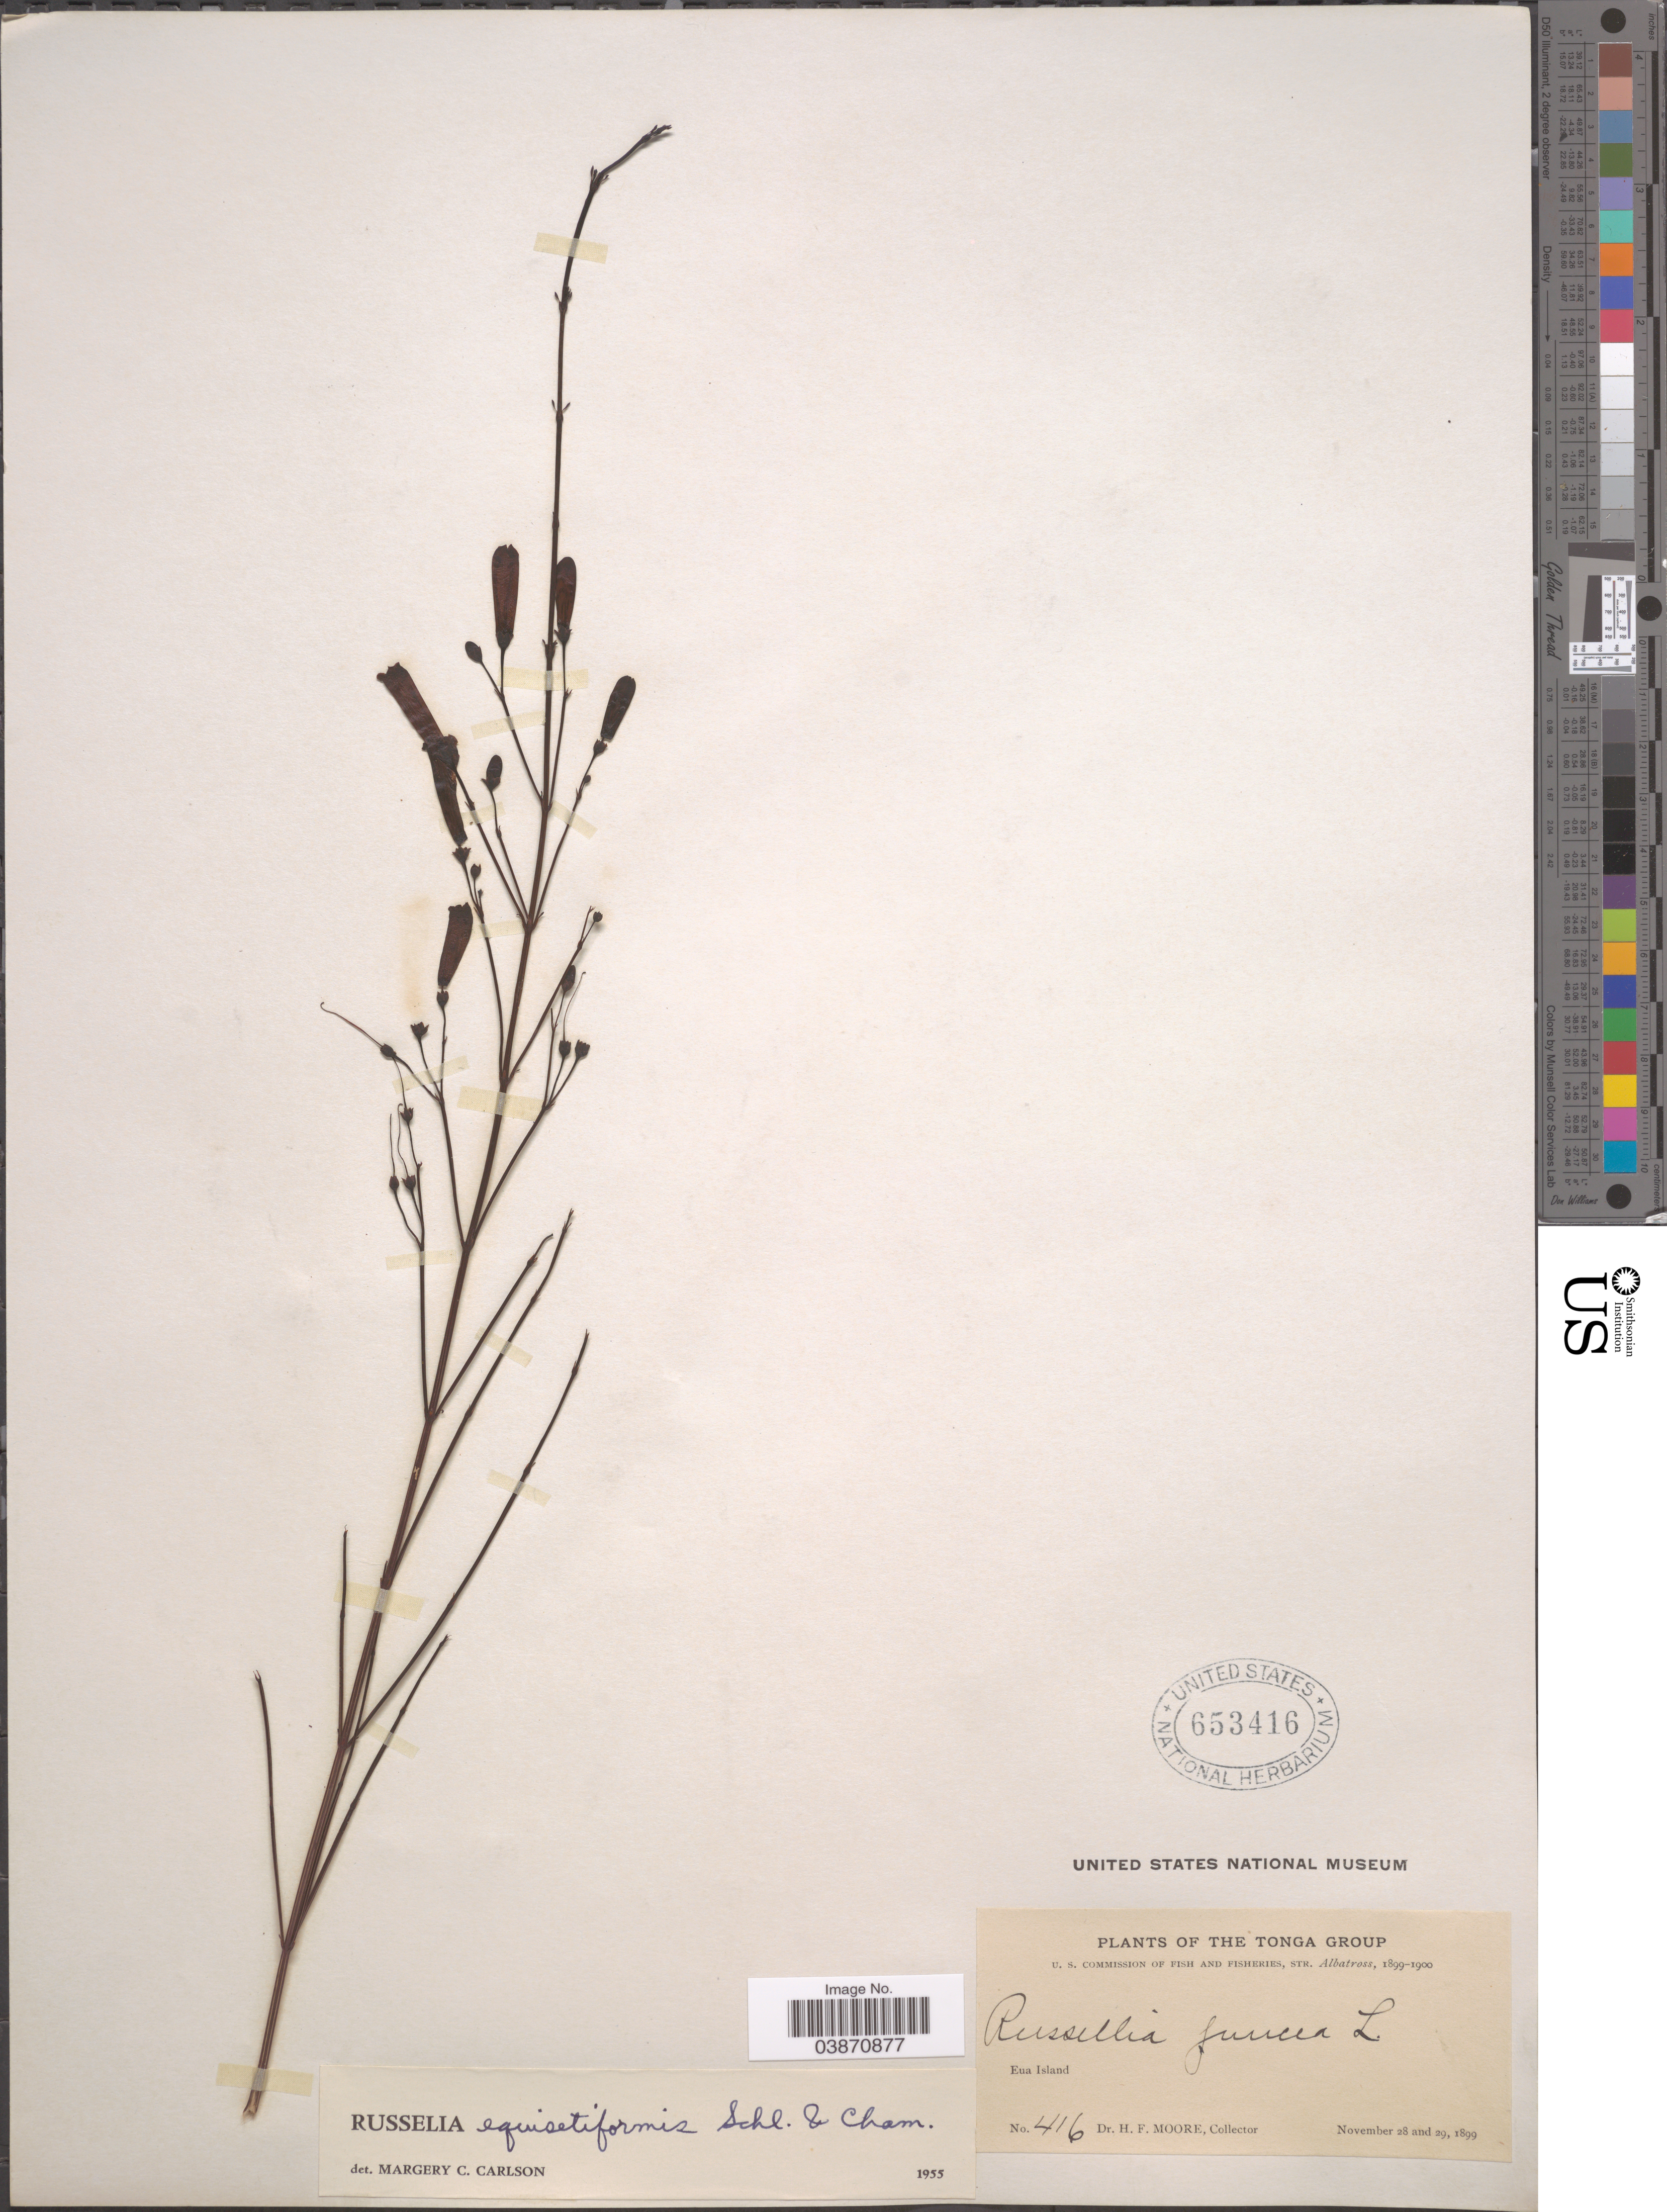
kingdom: Plantae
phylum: Tracheophyta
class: Magnoliopsida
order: Lamiales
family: Plantaginaceae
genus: Russelia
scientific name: Russelia equisetiformis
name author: Schltdl. & Cham.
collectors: H. F. Moore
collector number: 416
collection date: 1899-11-28/1899-11-29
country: Tonga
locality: The Tonga Group. Eua Island.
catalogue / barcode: US 653416